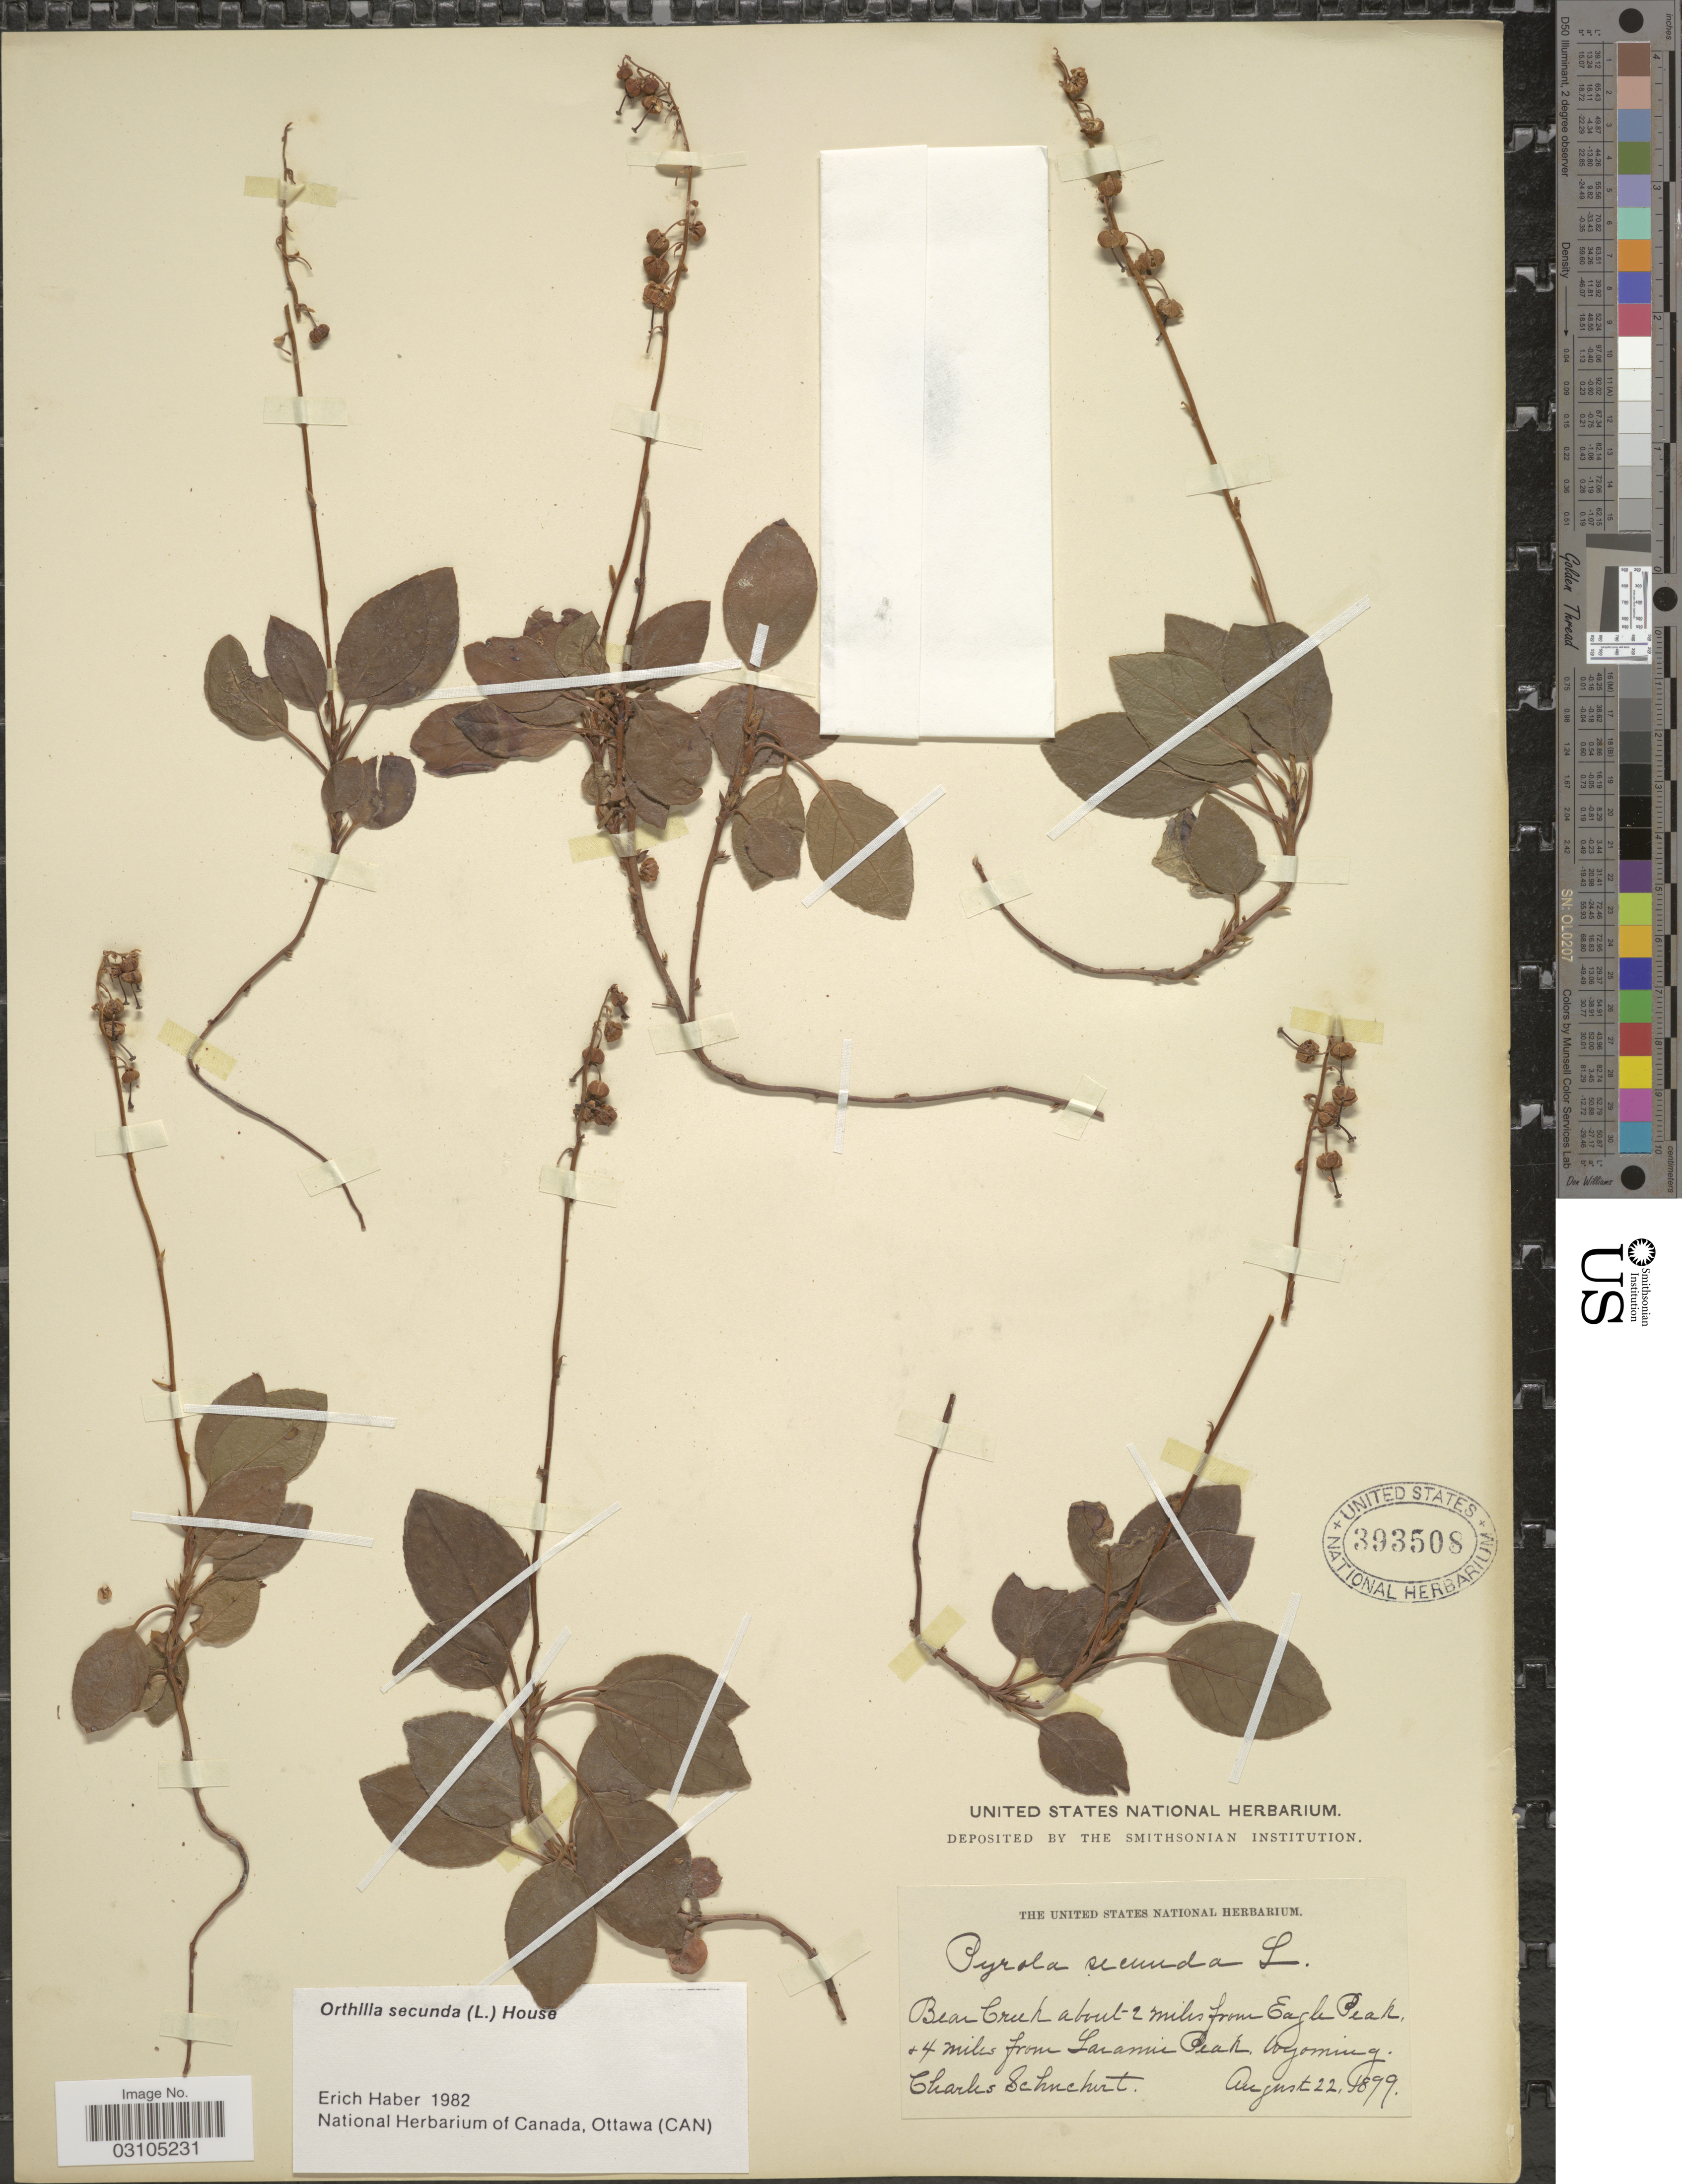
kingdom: Plantae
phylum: Tracheophyta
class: Magnoliopsida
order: Ericales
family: Ericaceae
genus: Orthilia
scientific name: Orthilia secunda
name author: (L.) House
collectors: C. Schuchert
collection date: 1899-08-22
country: United States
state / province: Wyoming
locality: Bear Creek about 2 miles from Eagle Peak, & 4 mile from Laramie Peak, Wyoming.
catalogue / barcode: US 393508